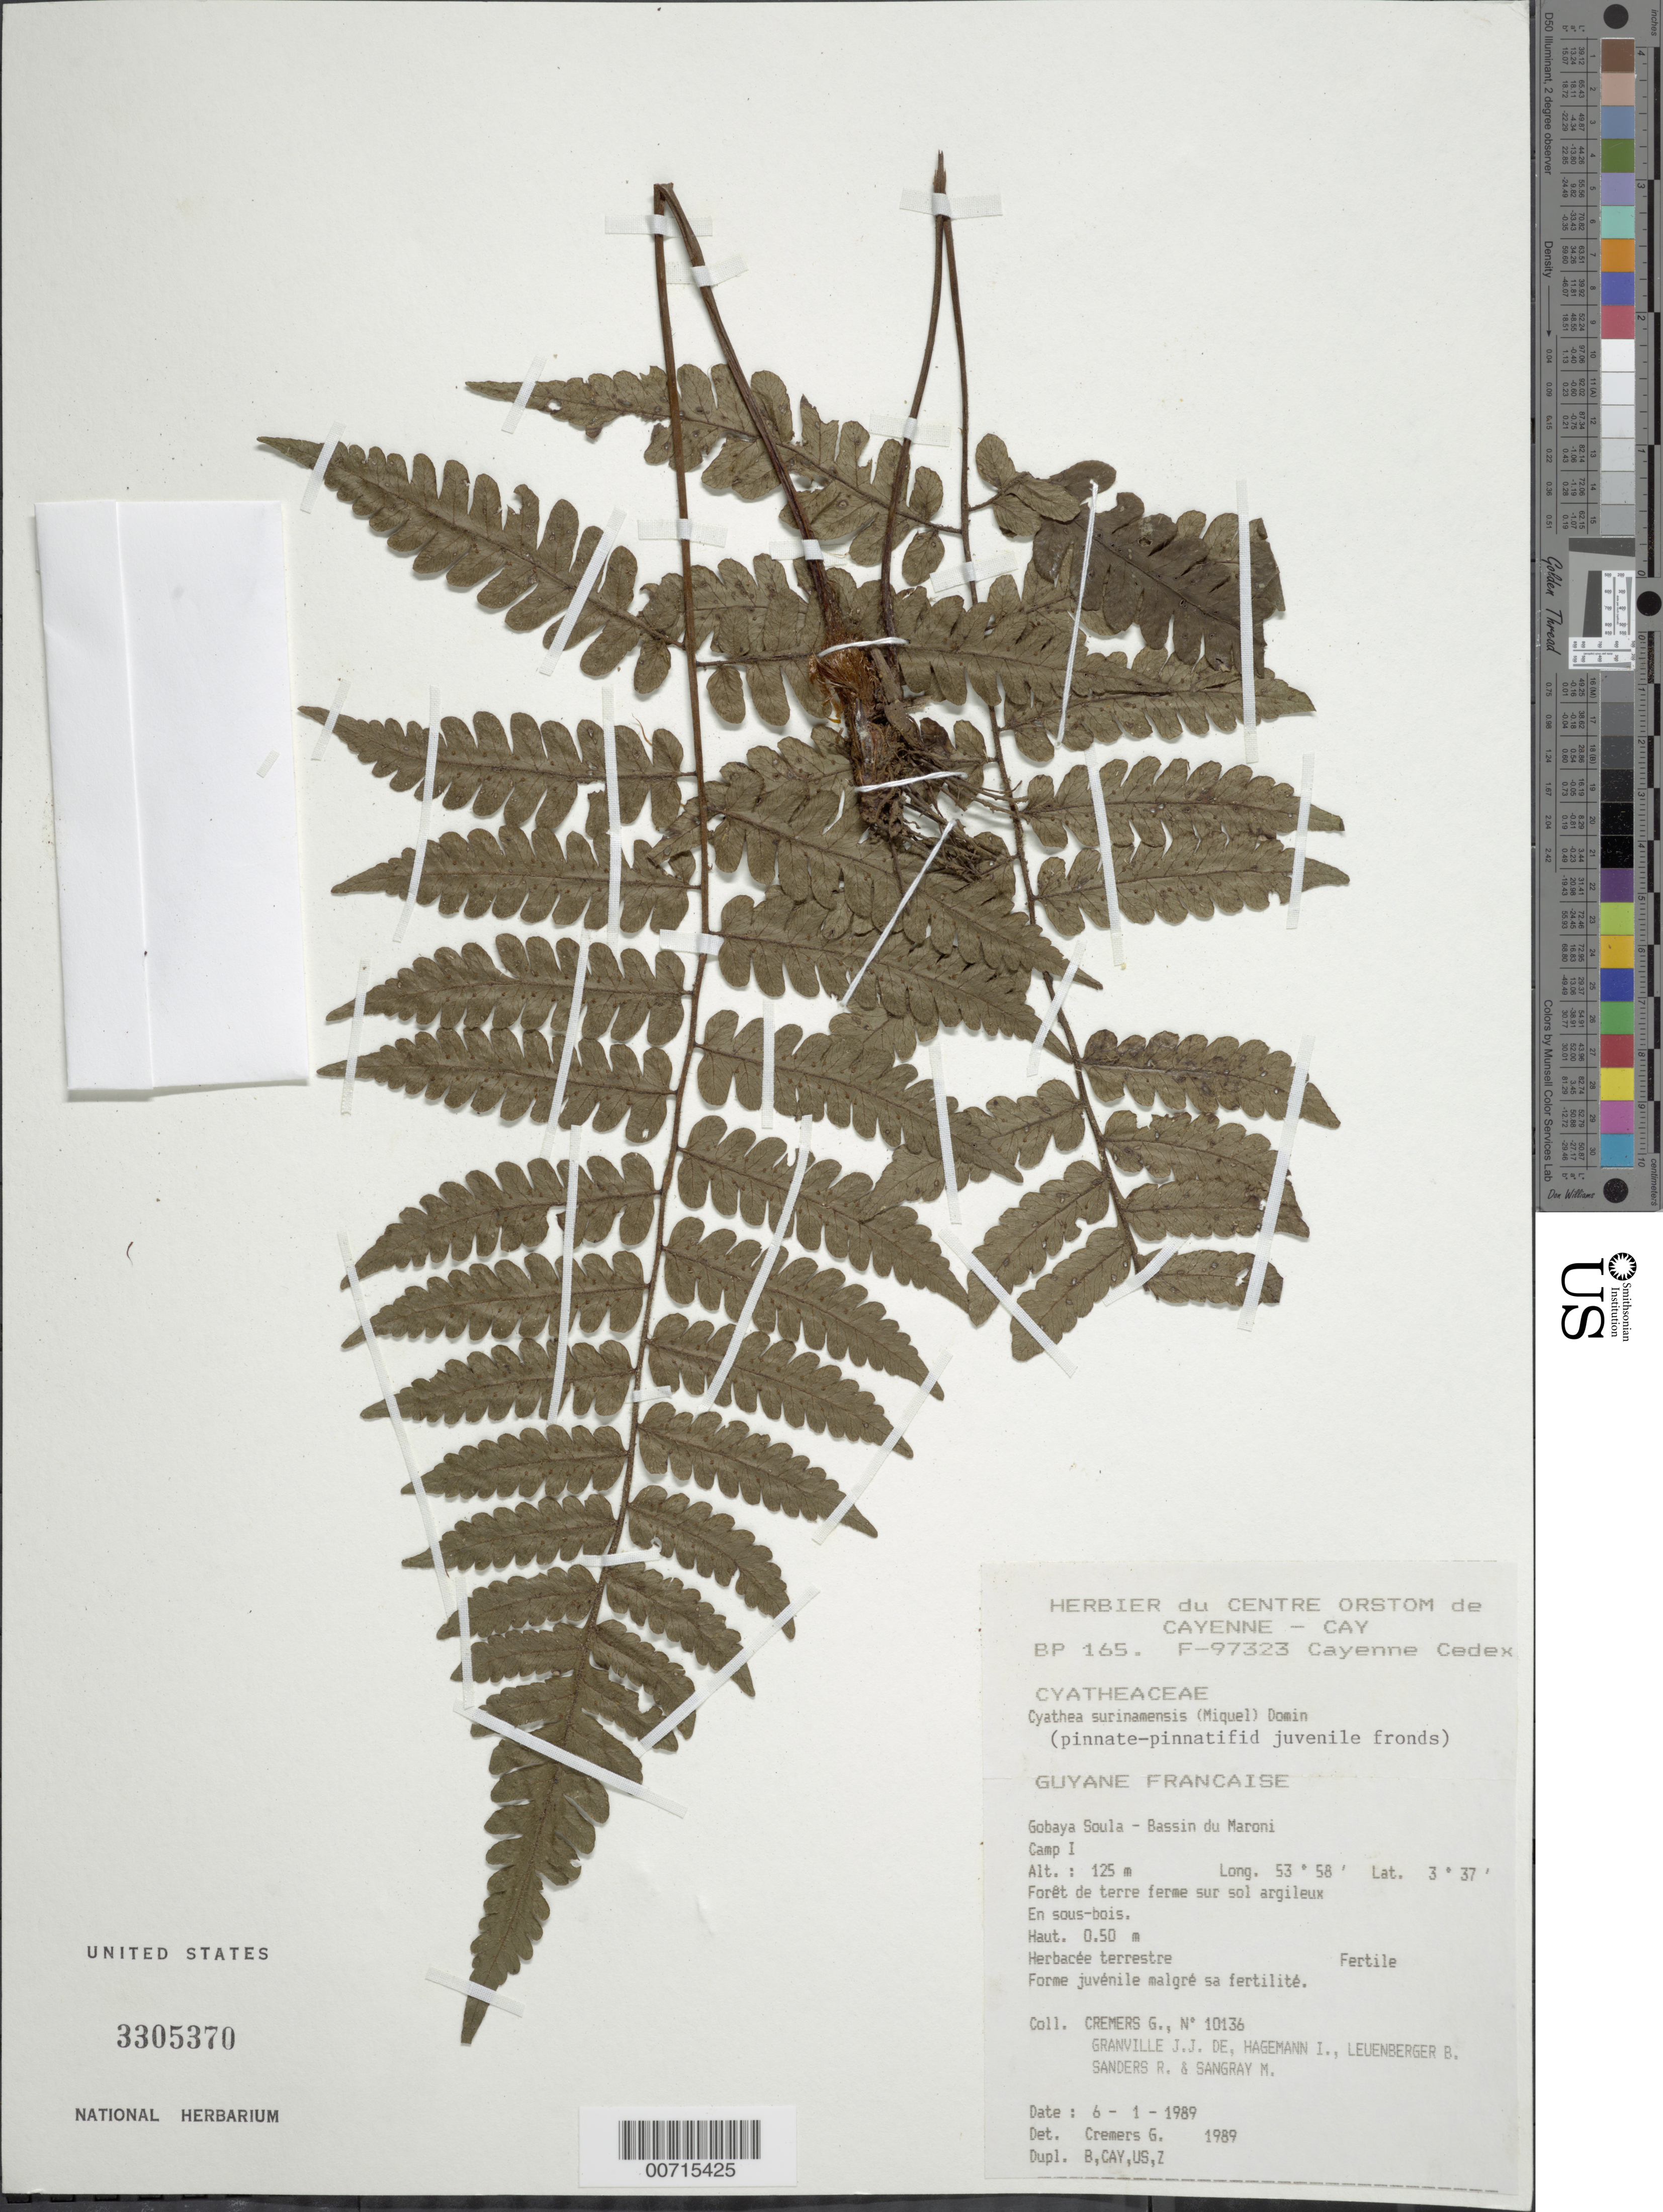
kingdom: Plantae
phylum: Tracheophyta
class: Polypodiopsida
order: Cyatheales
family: Cyatheaceae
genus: Cyathea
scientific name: Cyathea surinamensis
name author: (Miq.) Domin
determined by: Cremers, Georges A.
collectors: G. Cremers et al.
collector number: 10136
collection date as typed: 6-Jan-89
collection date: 1989-01-06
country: French Guiana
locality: Gobaya Soula, Bassin du Maroni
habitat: Forest on terra firme, clayey soil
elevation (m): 125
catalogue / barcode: US 3305370